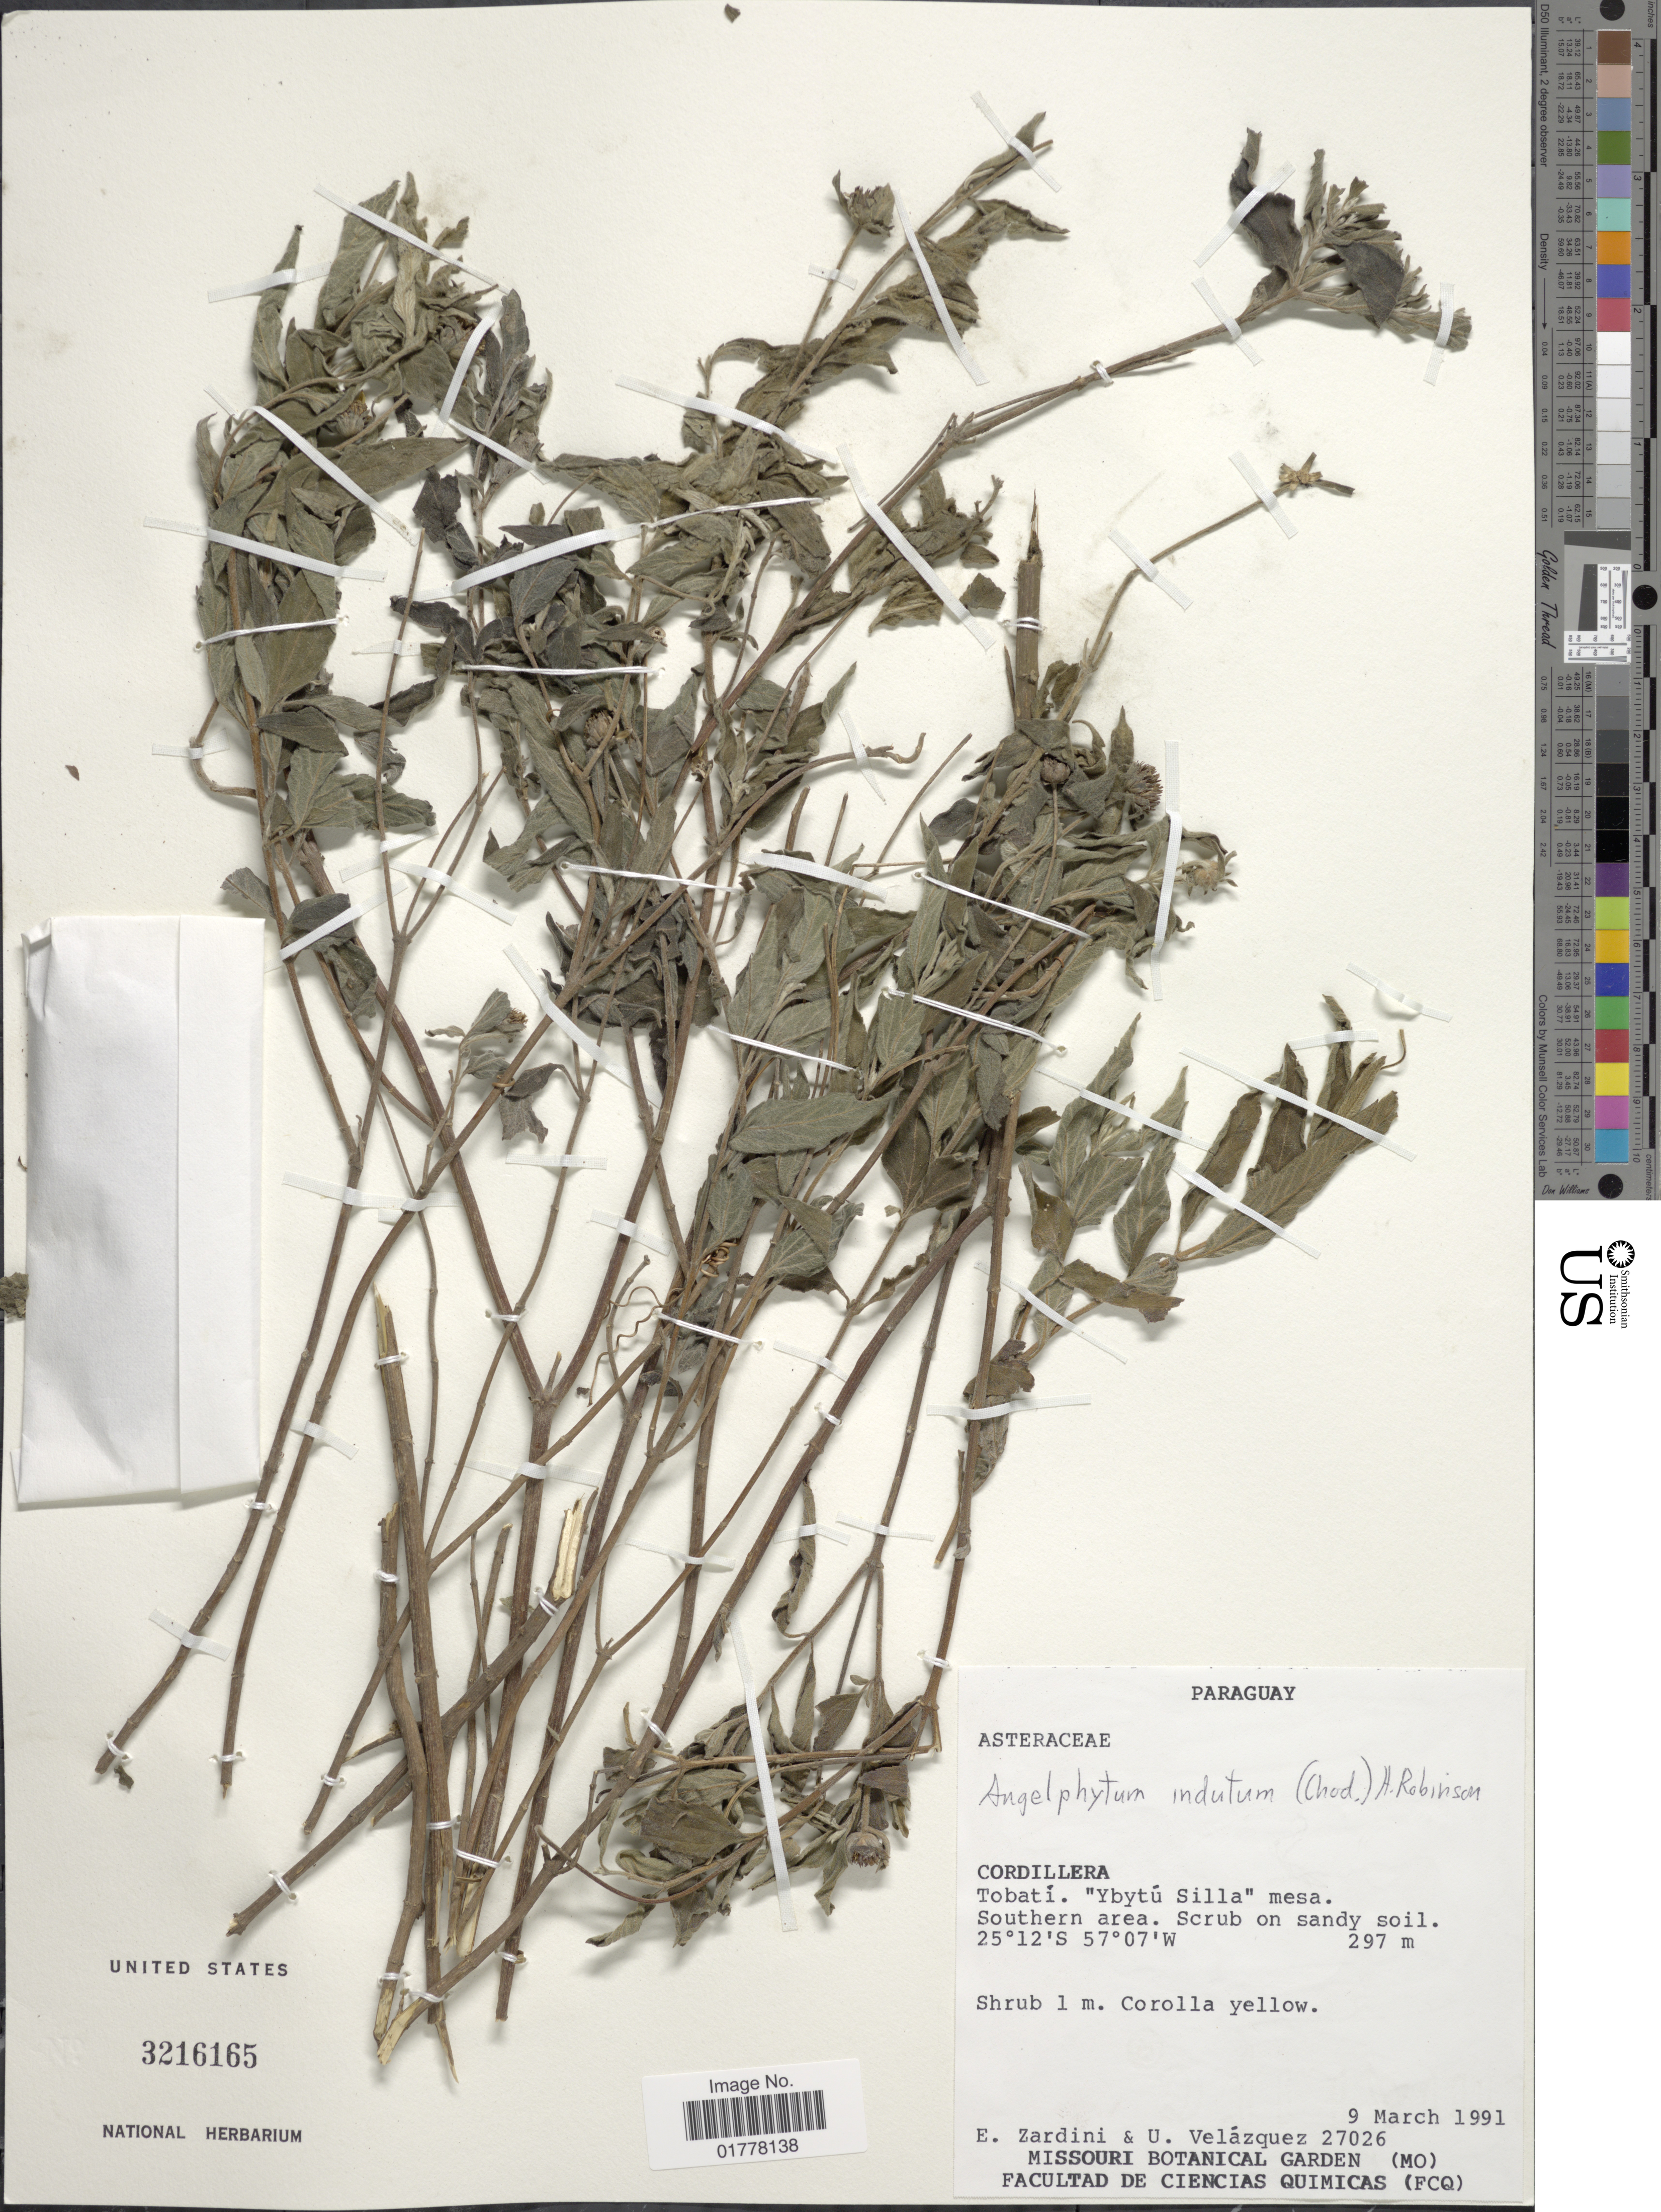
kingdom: Plantae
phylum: Tracheophyta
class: Magnoliopsida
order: Asterales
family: Asteraceae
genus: Angelphytum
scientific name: Angelphytum indutum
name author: (Chodat) H. Rob.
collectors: E. M. Zardini & U. Velázquez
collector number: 27026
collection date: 1991-03-09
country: Paraguay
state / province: Cordillera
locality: Cordillera. Tobatí. "Ybytú Silla" mesa. Southern area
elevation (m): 297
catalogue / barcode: US 3216165